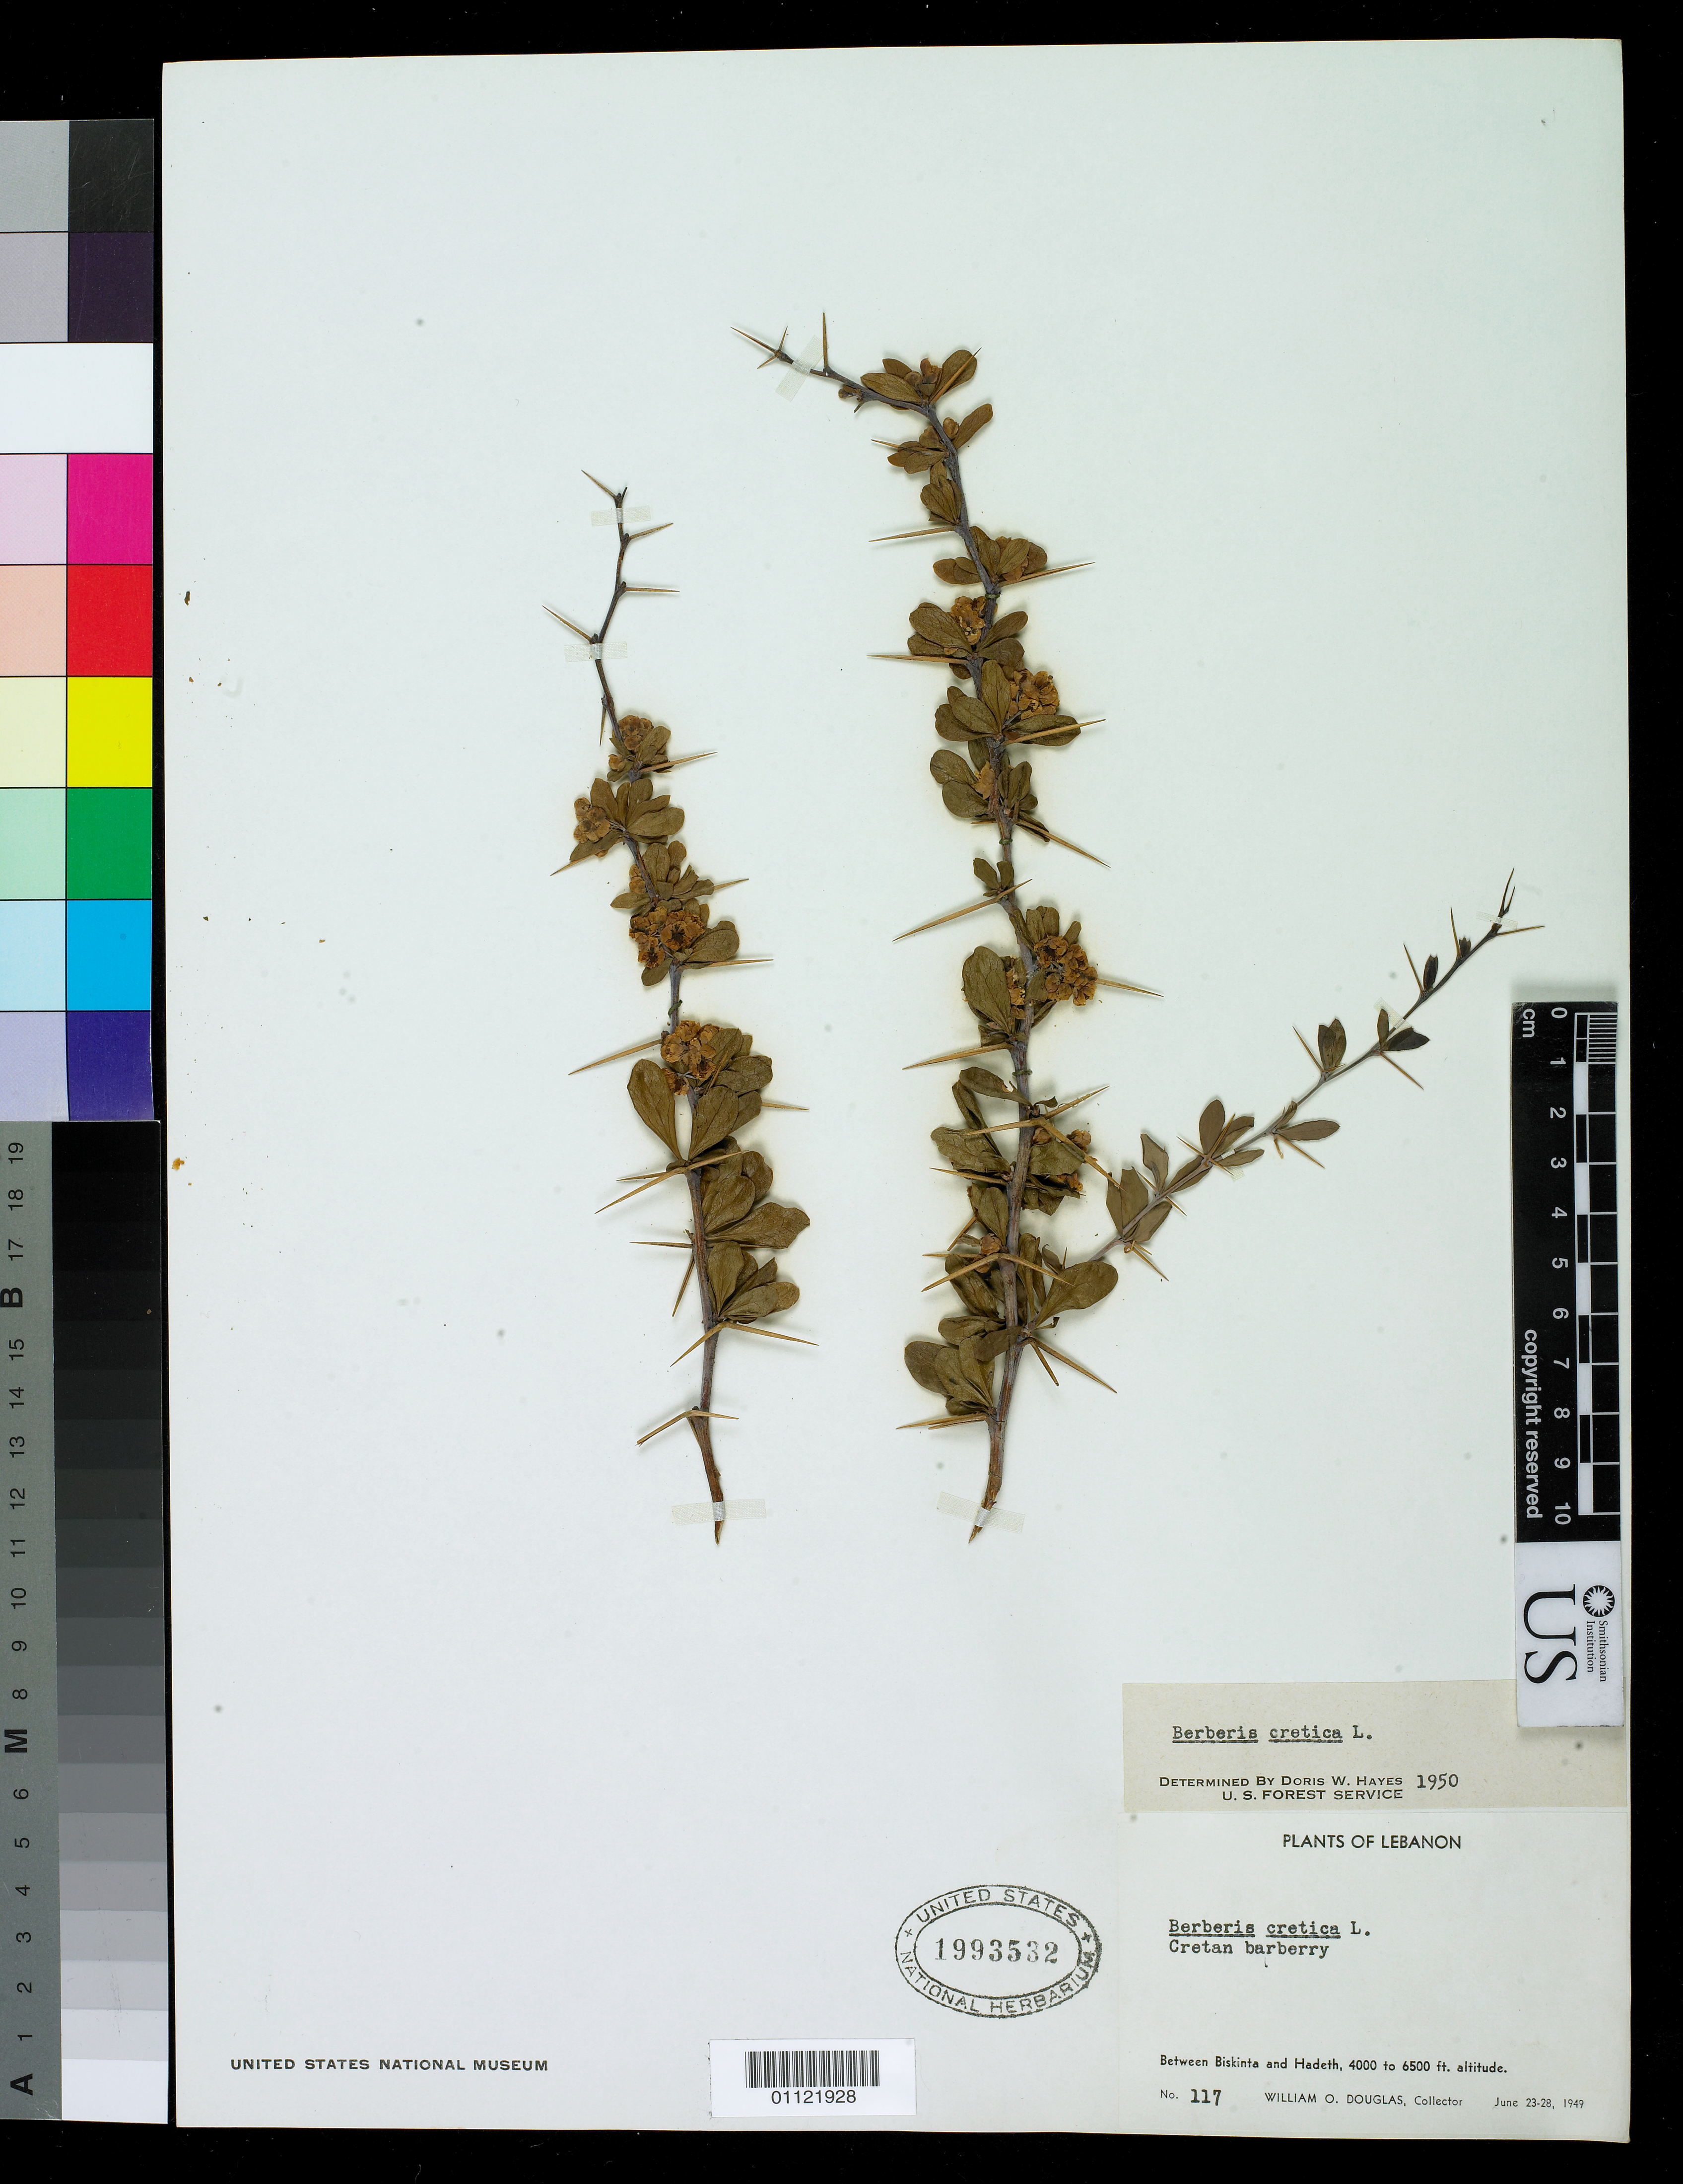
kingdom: Plantae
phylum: Tracheophyta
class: Magnoliopsida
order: Ranunculales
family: Berberidaceae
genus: Berberis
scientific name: Berberis cretica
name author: L.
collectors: W. Douglas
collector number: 117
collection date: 1947-06-23/1947-06-28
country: Lebanon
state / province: Mont-Liban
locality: Between Biskinta and Hadeth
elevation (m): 1219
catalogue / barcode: US 1993532